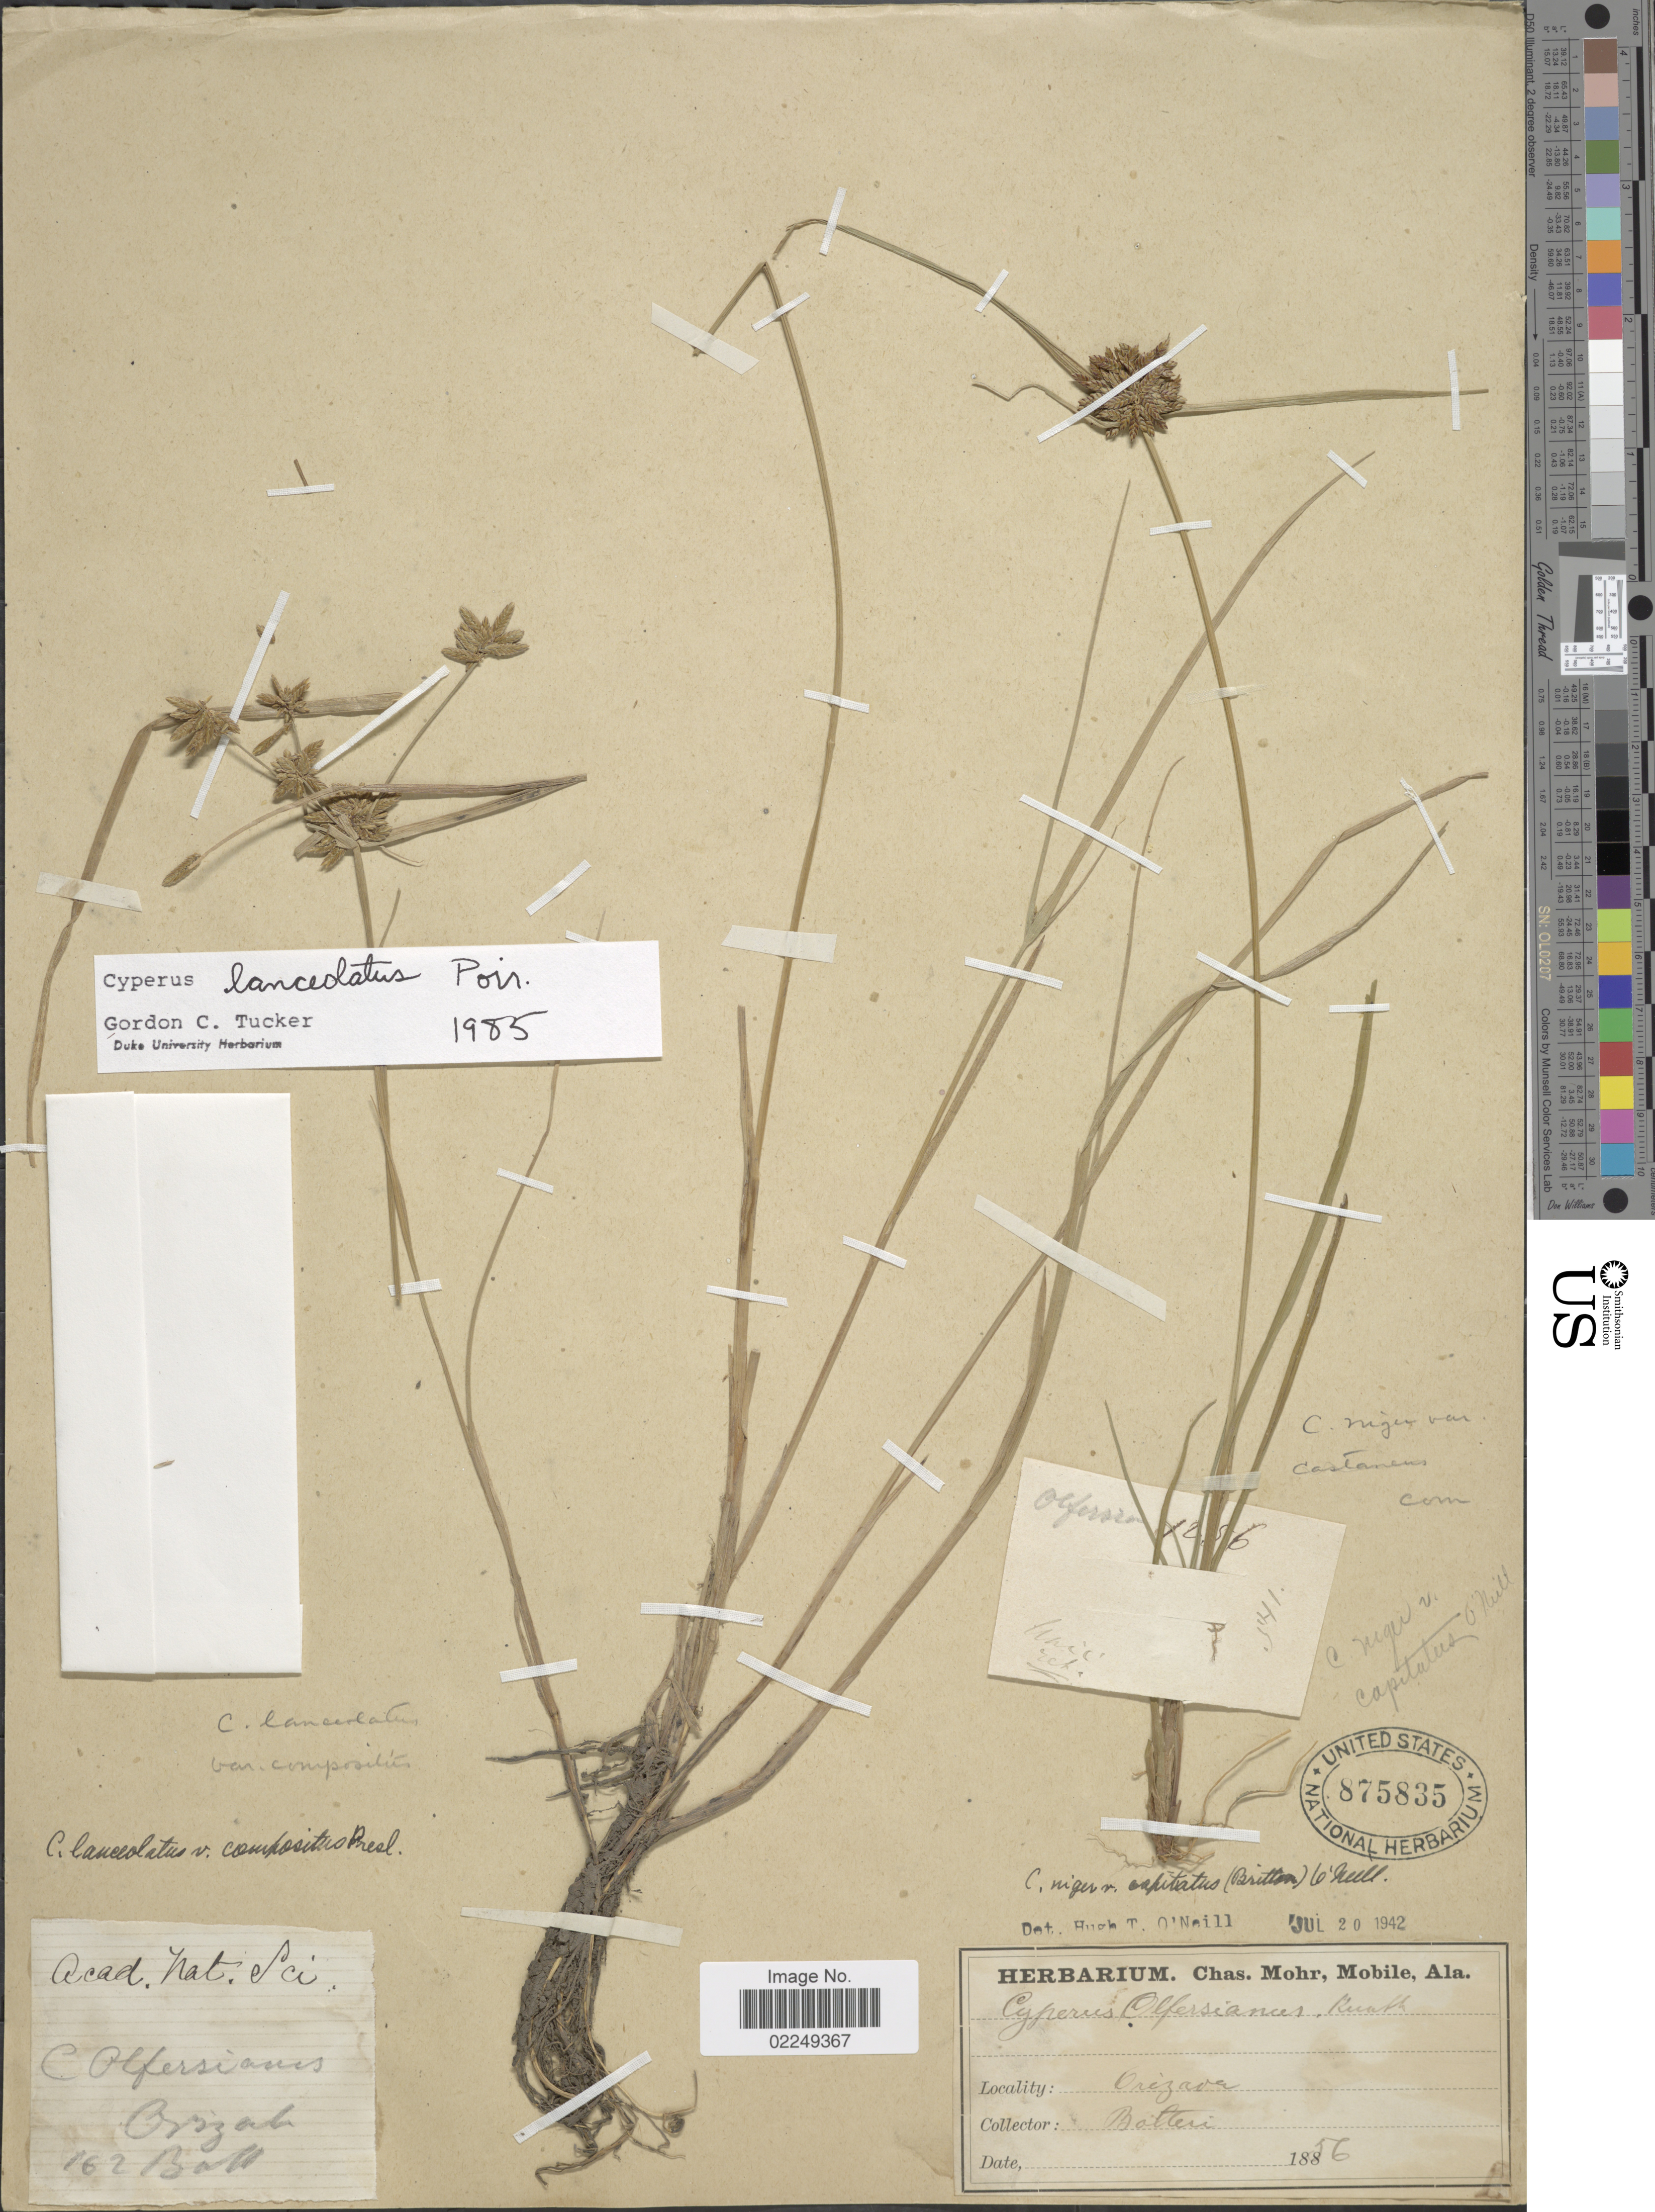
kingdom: Plantae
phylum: Tracheophyta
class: Liliopsida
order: Poales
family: Cyperaceae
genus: Cyperus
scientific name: Cyperus lanceolatus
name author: Poir.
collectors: -. Botteri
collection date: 1856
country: Mexico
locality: Orizaba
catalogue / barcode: US 875835